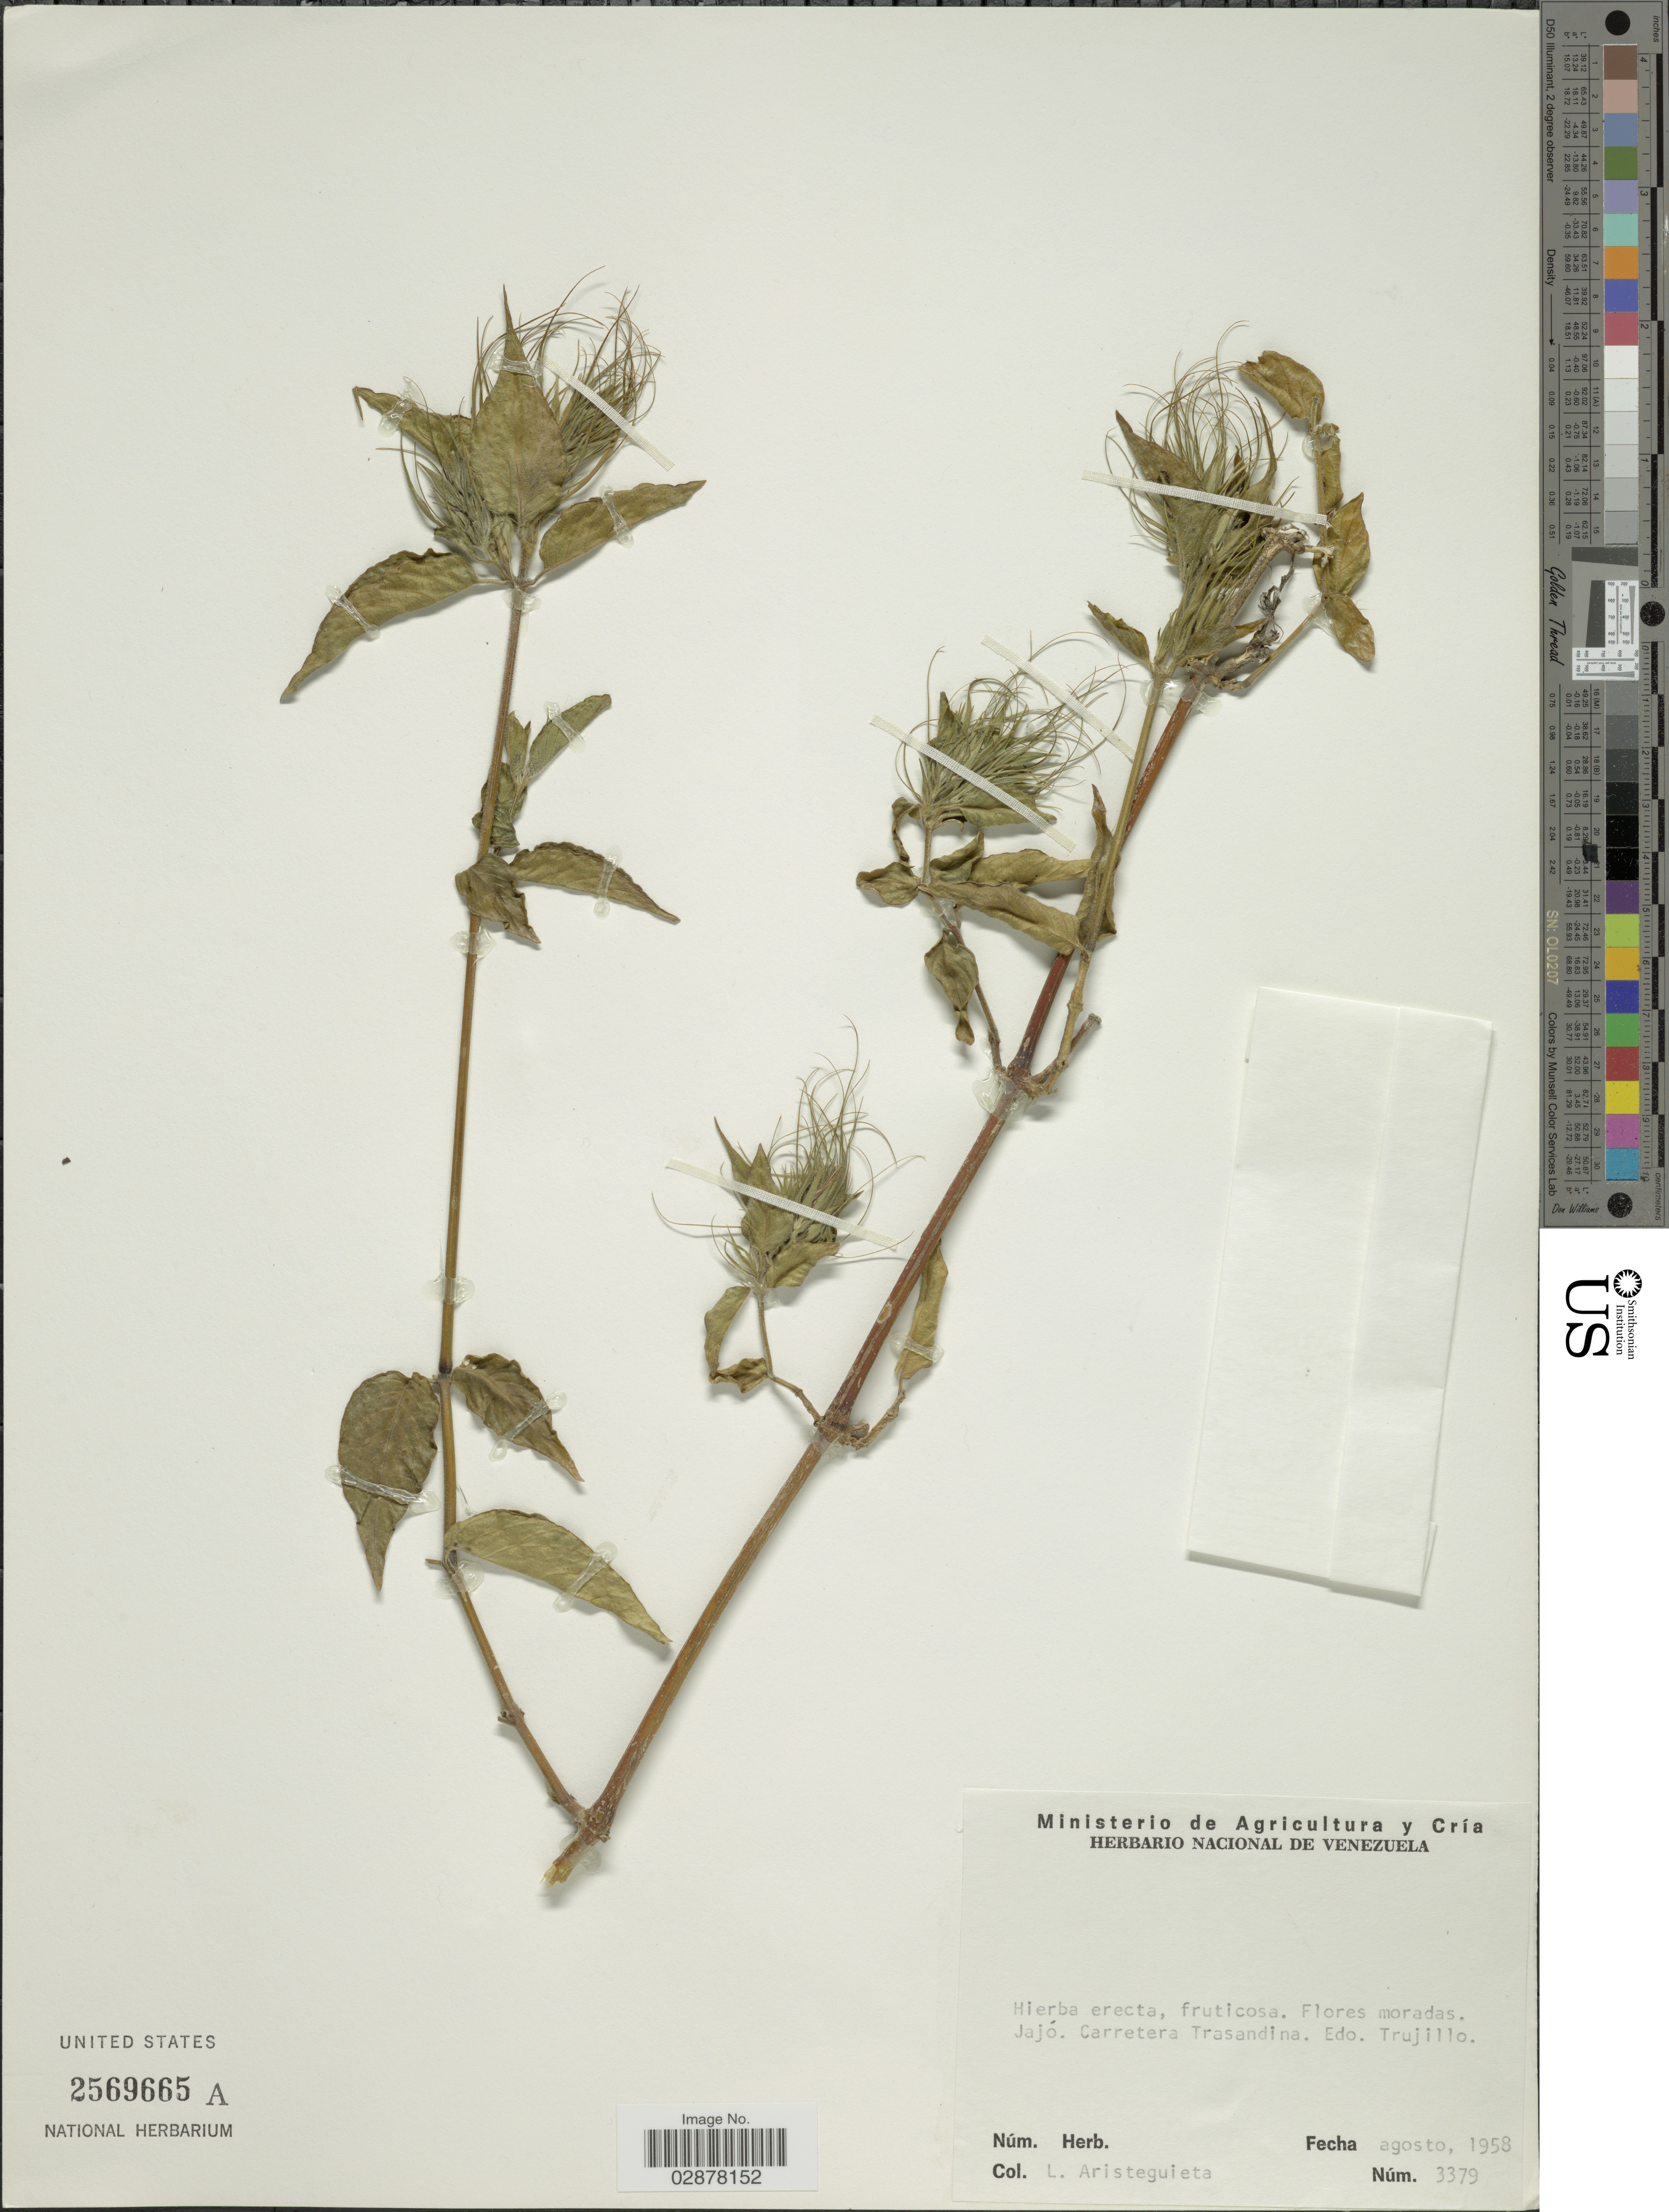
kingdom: Plantae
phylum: Tracheophyta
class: Magnoliopsida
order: Lamiales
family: Acanthaceae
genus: Justicia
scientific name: Justicia chaetocephala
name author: (Mildbr.) Leonard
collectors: L. Aristeguieta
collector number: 3379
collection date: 1958-08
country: Venezuela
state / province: Trujillo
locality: Jajó, Carretera Trasandina.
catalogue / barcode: US 2569665A